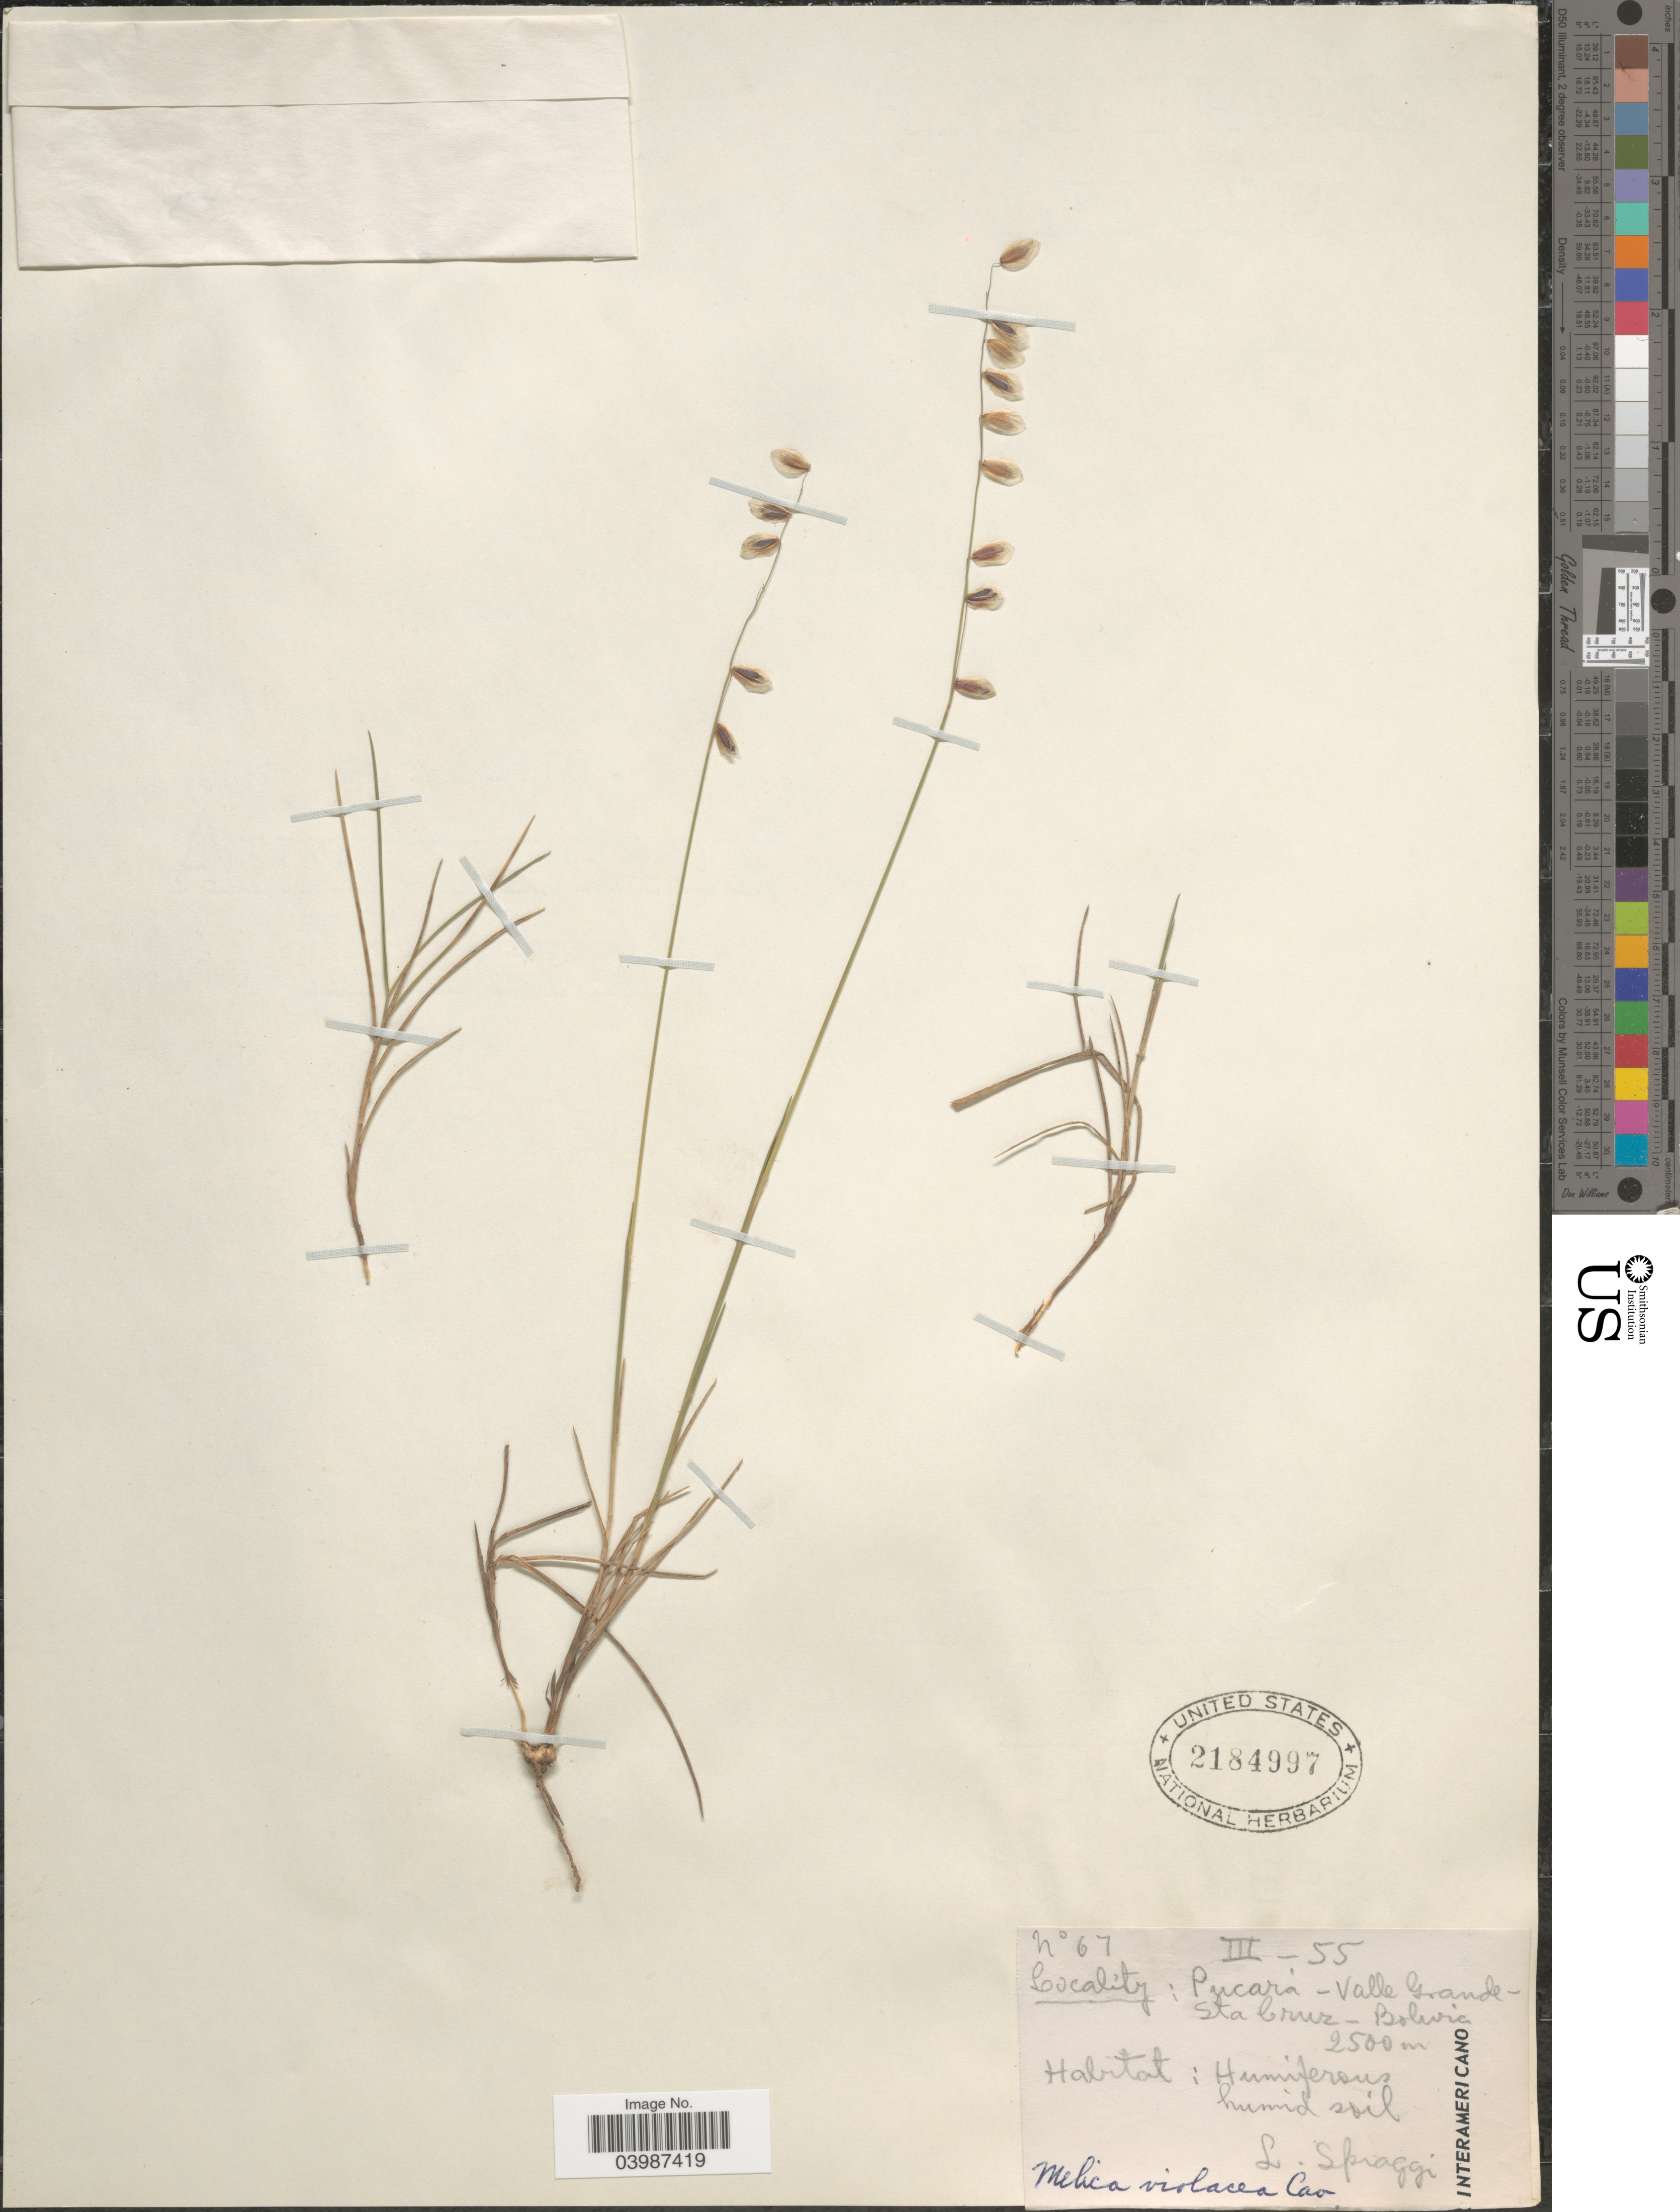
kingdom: Plantae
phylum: Tracheophyta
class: Liliopsida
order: Poales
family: Poaceae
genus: Melica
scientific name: Melica sp.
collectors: L. Spiaggi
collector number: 67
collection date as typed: Transcribed d/m/y: /3/55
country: Bolivia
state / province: Santa Cruz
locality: Pucará - Valle Grande.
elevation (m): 2500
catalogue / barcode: US 2184997